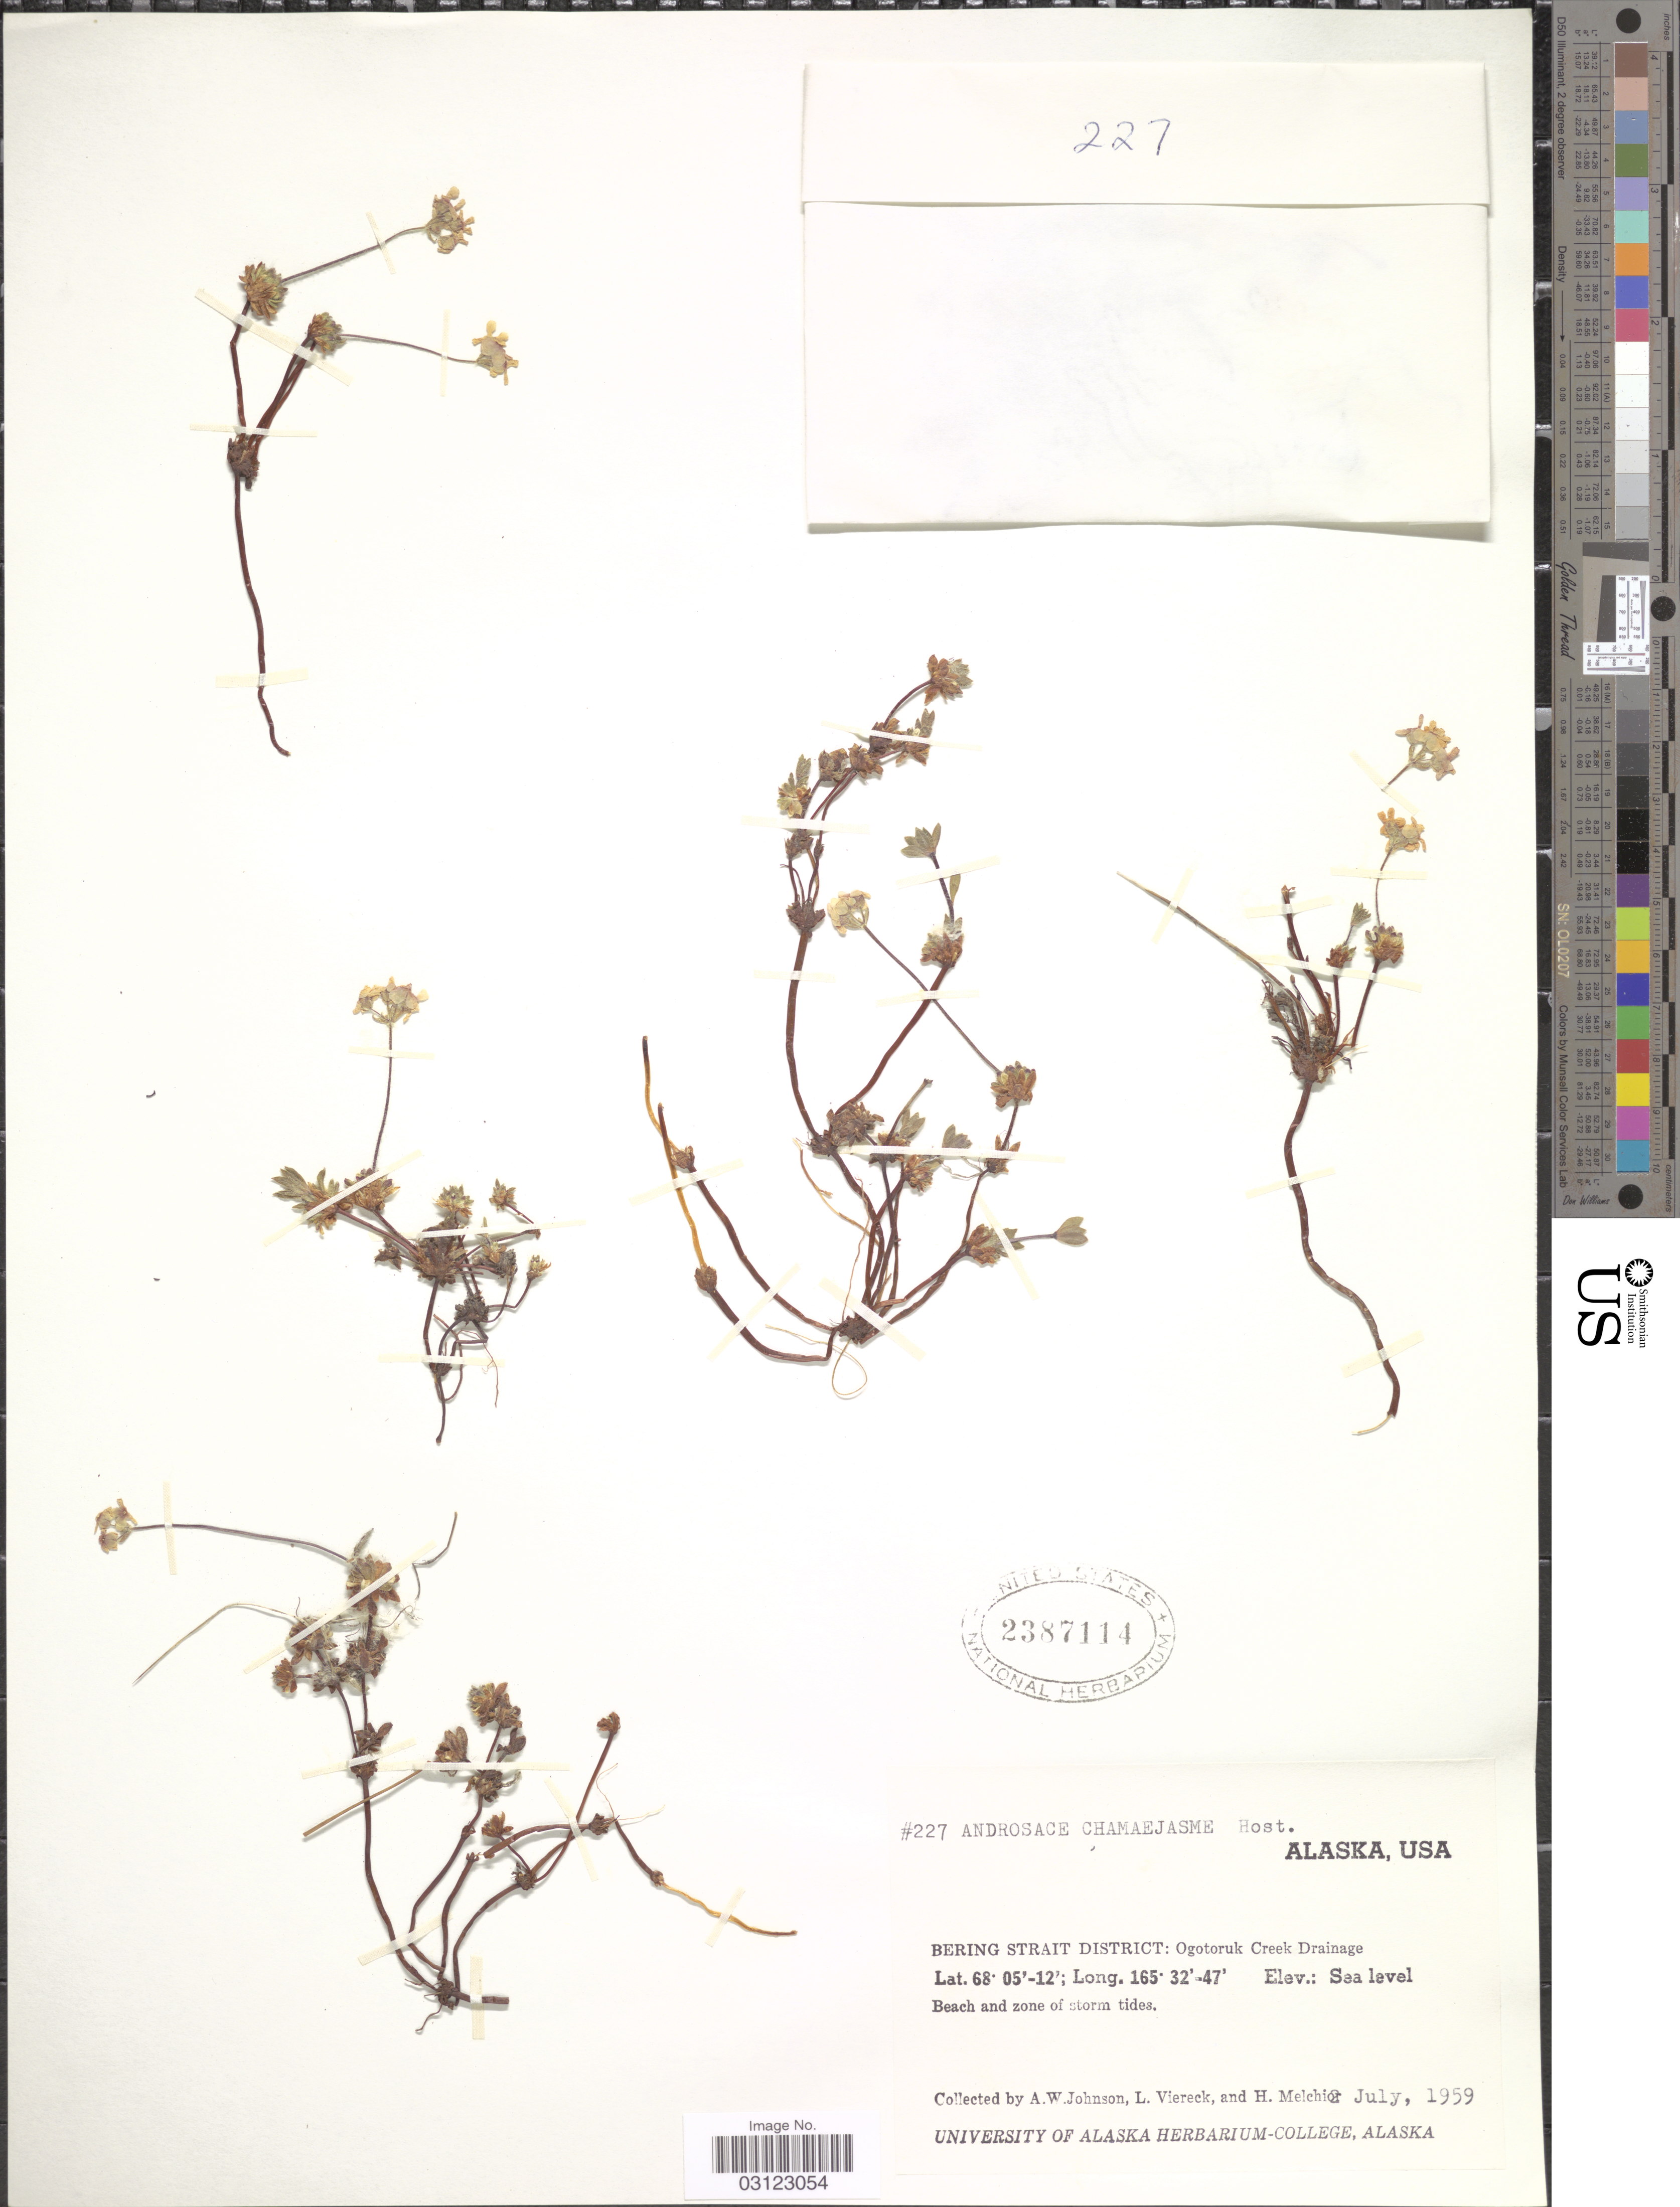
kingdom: Plantae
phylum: Tracheophyta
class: Magnoliopsida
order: Ericales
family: Primulaceae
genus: Androsace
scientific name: Androsace chamaejasme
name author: Wulfen ex Host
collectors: A. W. Johnson, L. Viereck & H. Melchior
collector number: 227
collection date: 1959-07-02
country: United States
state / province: Alaska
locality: USA. Bering Strait District: Ogotoruk Creek Drainage.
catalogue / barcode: US 2387114